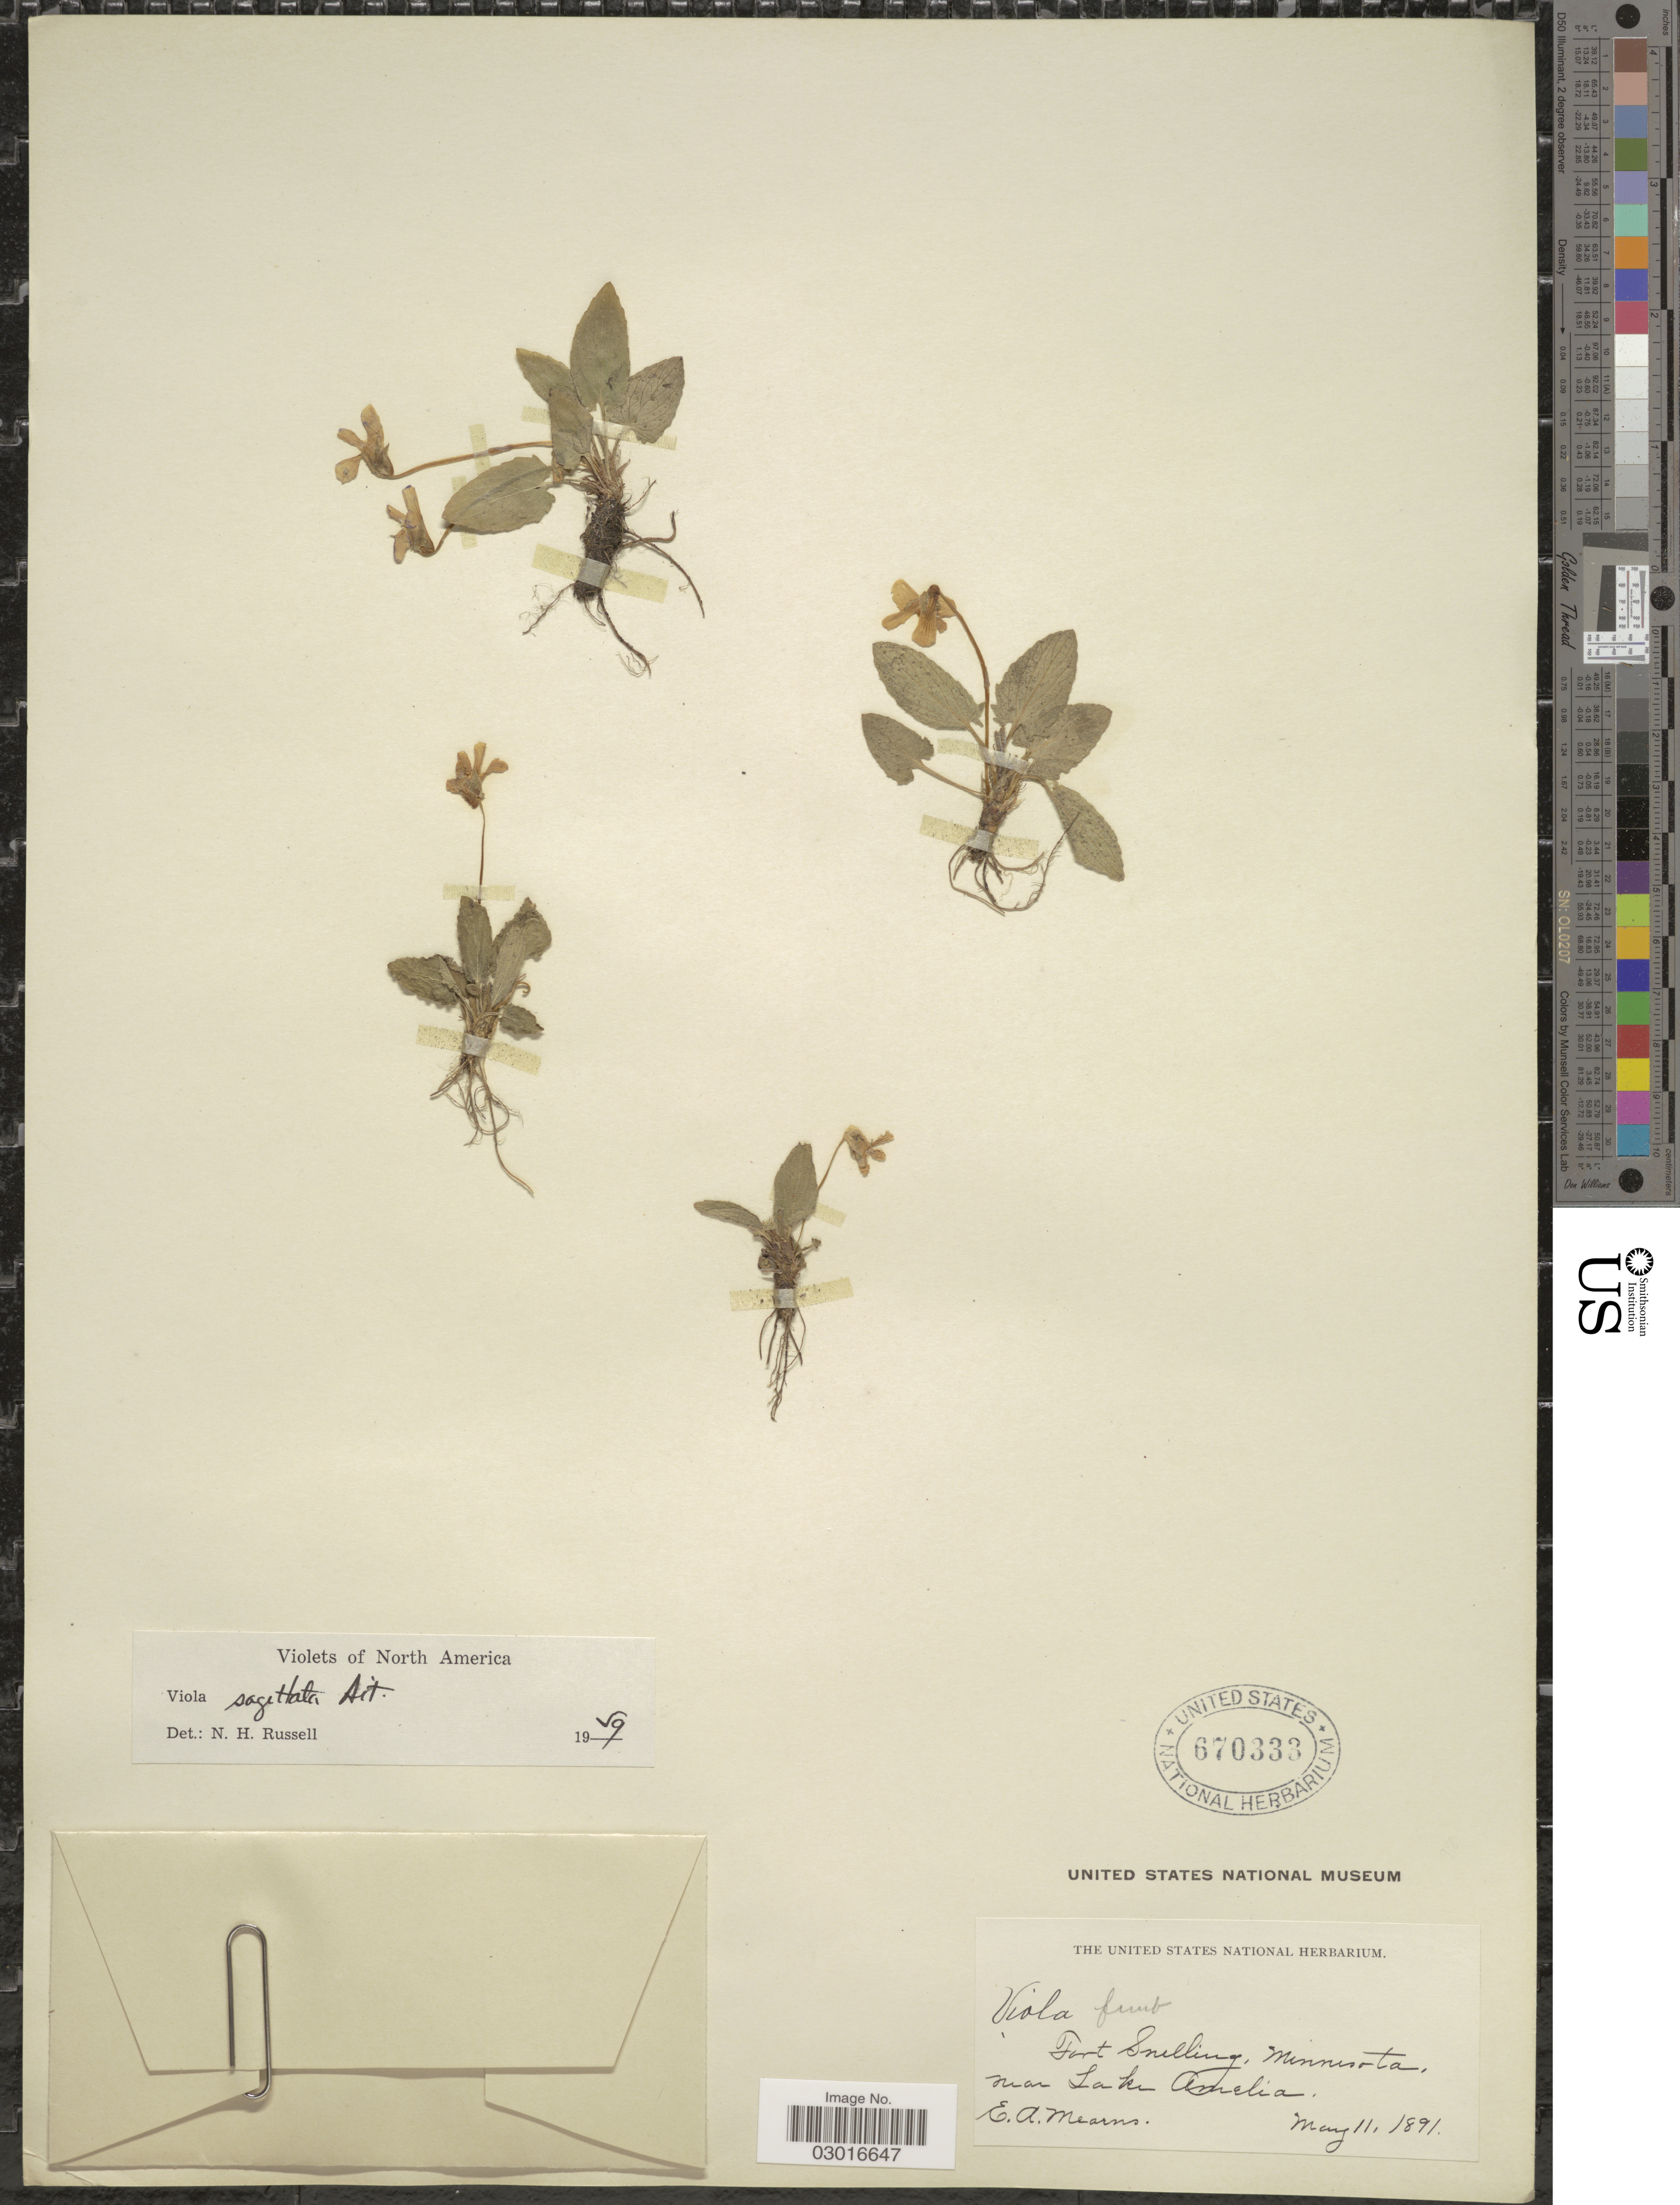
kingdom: Plantae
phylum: Tracheophyta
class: Magnoliopsida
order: Malpighiales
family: Violaceae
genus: Viola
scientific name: Viola sagittata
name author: Aiton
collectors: E. A. Mearns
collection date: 1891-05-11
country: United States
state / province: Minnesota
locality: Fort Snelling, near Lake Amelia.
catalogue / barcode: US 670333